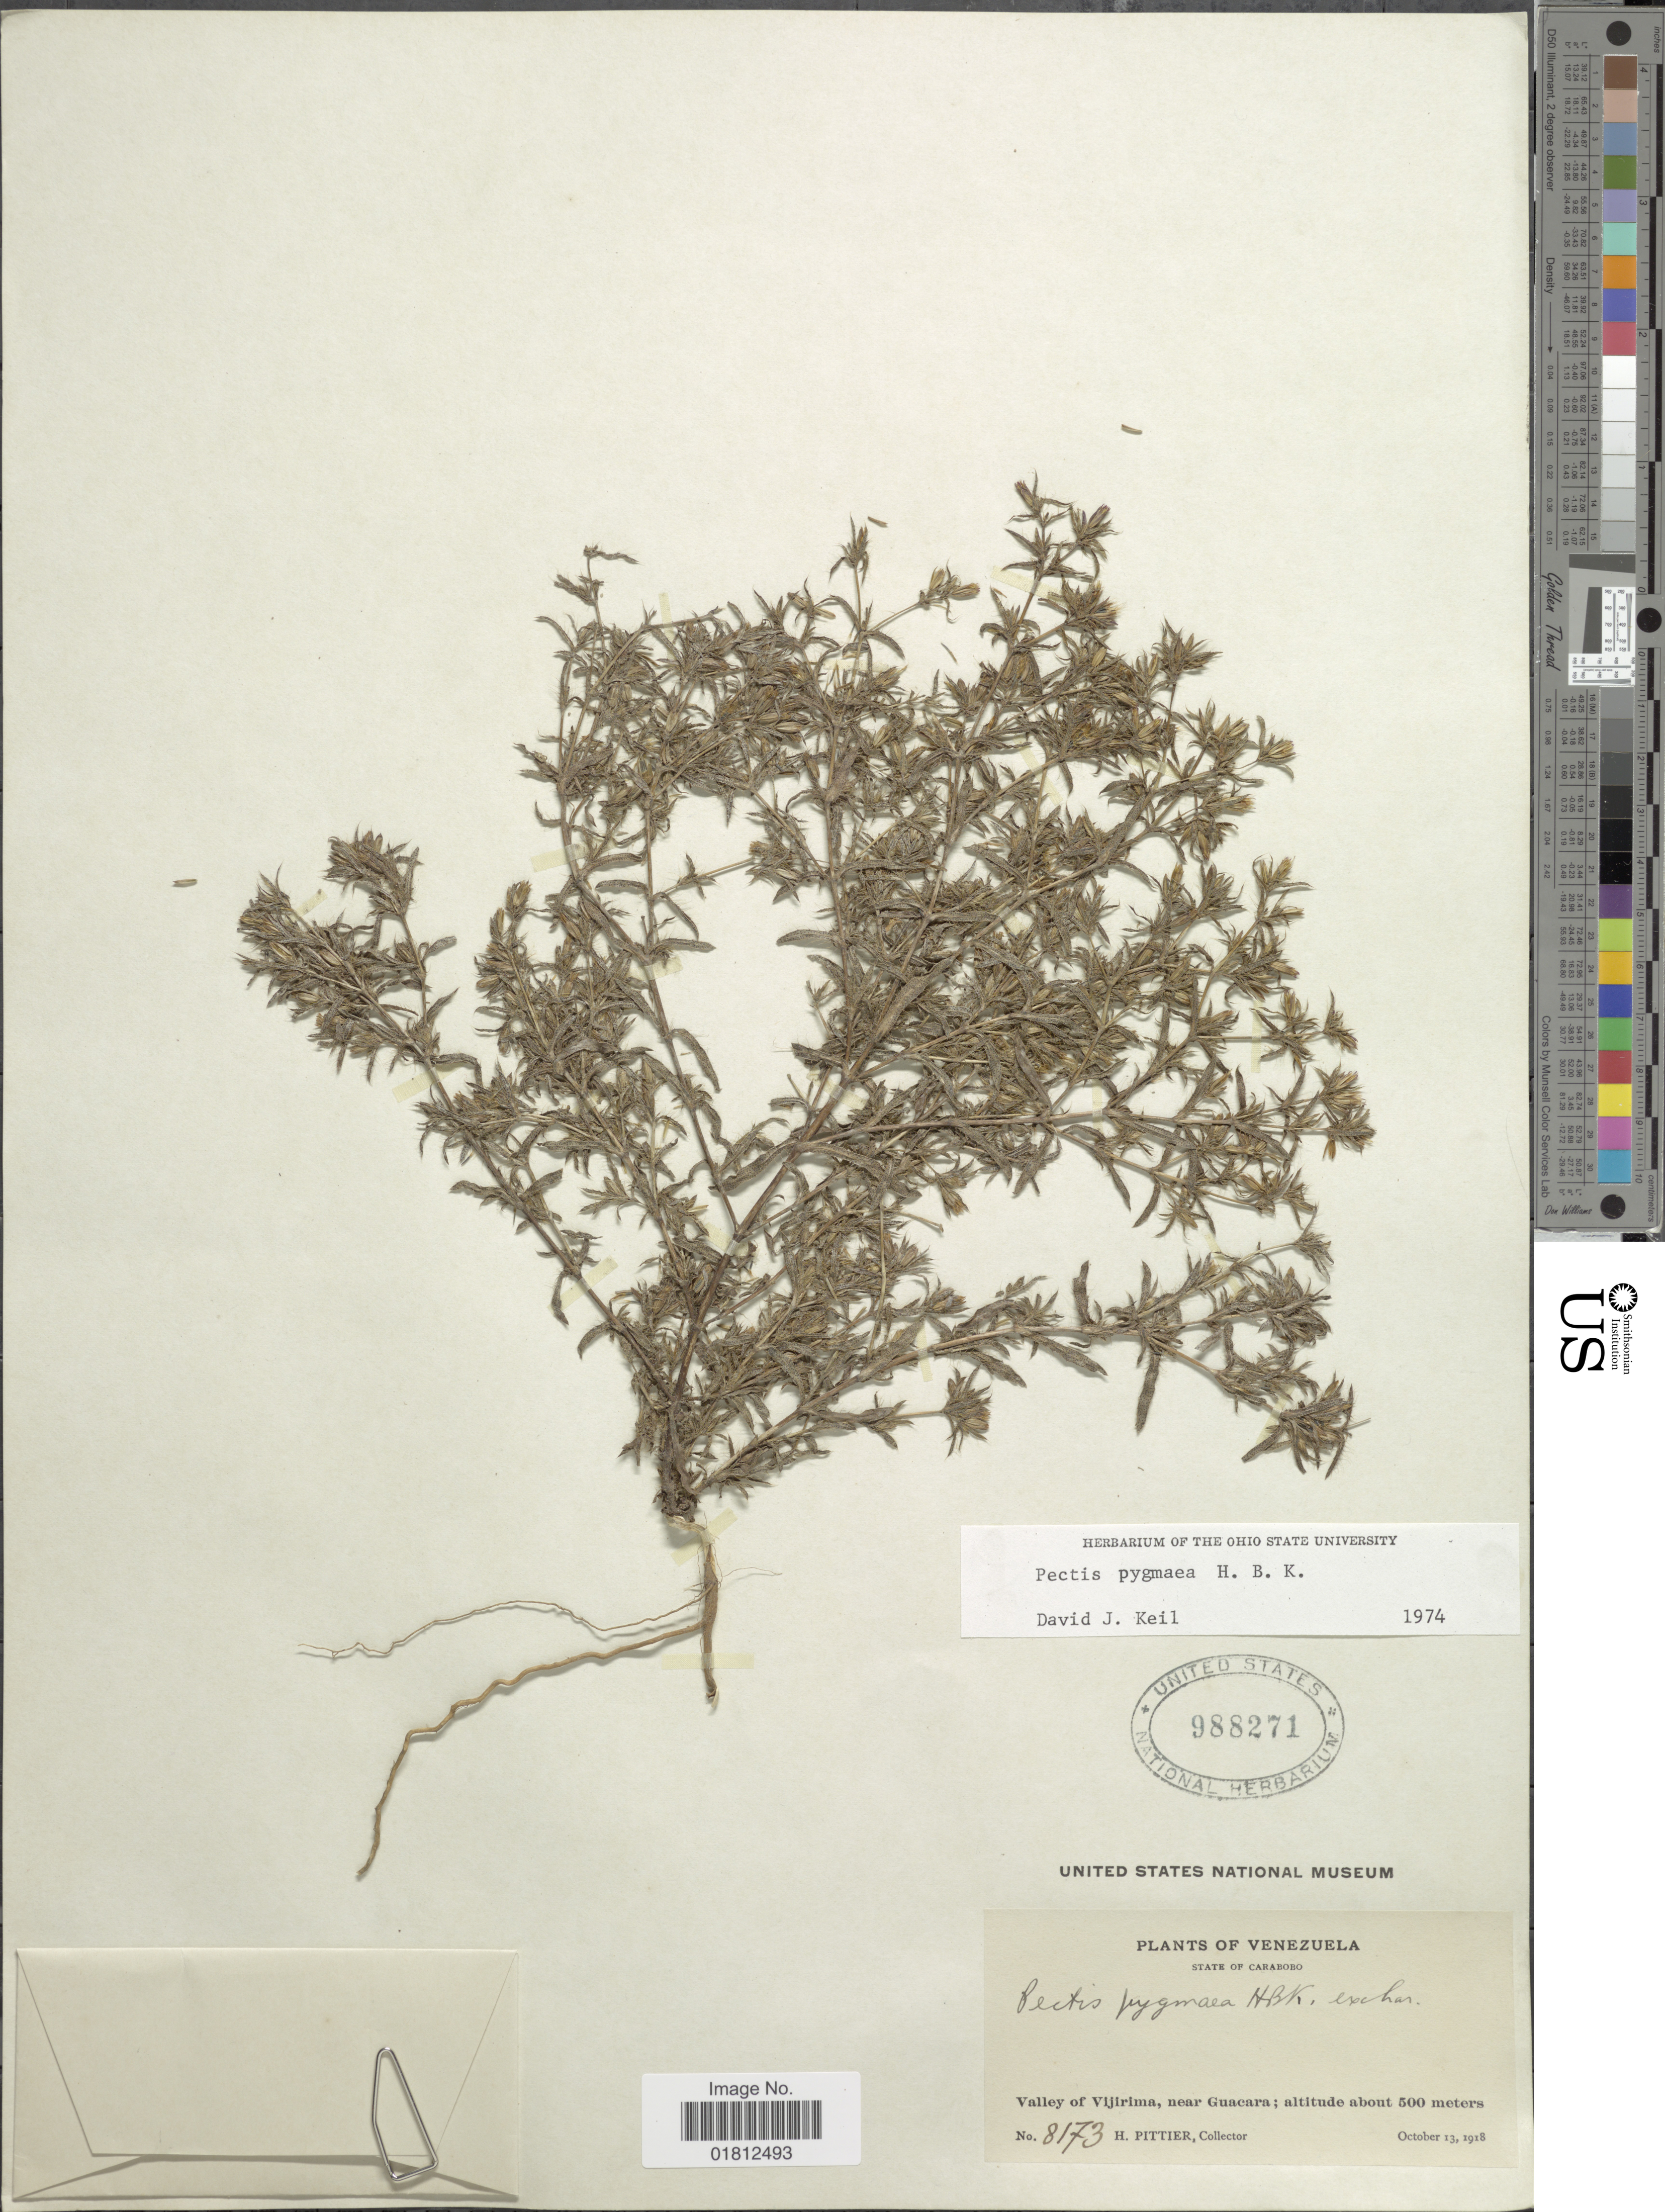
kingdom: Plantae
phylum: Tracheophyta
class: Magnoliopsida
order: Asterales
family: Asteraceae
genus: Pectis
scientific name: Pectis pygmaea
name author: Kunth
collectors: H. F. Pittier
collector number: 8173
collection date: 1918-10-13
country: Venezuela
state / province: Carabobo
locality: Valley of Vijirima, near Guacara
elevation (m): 500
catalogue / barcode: US 988271